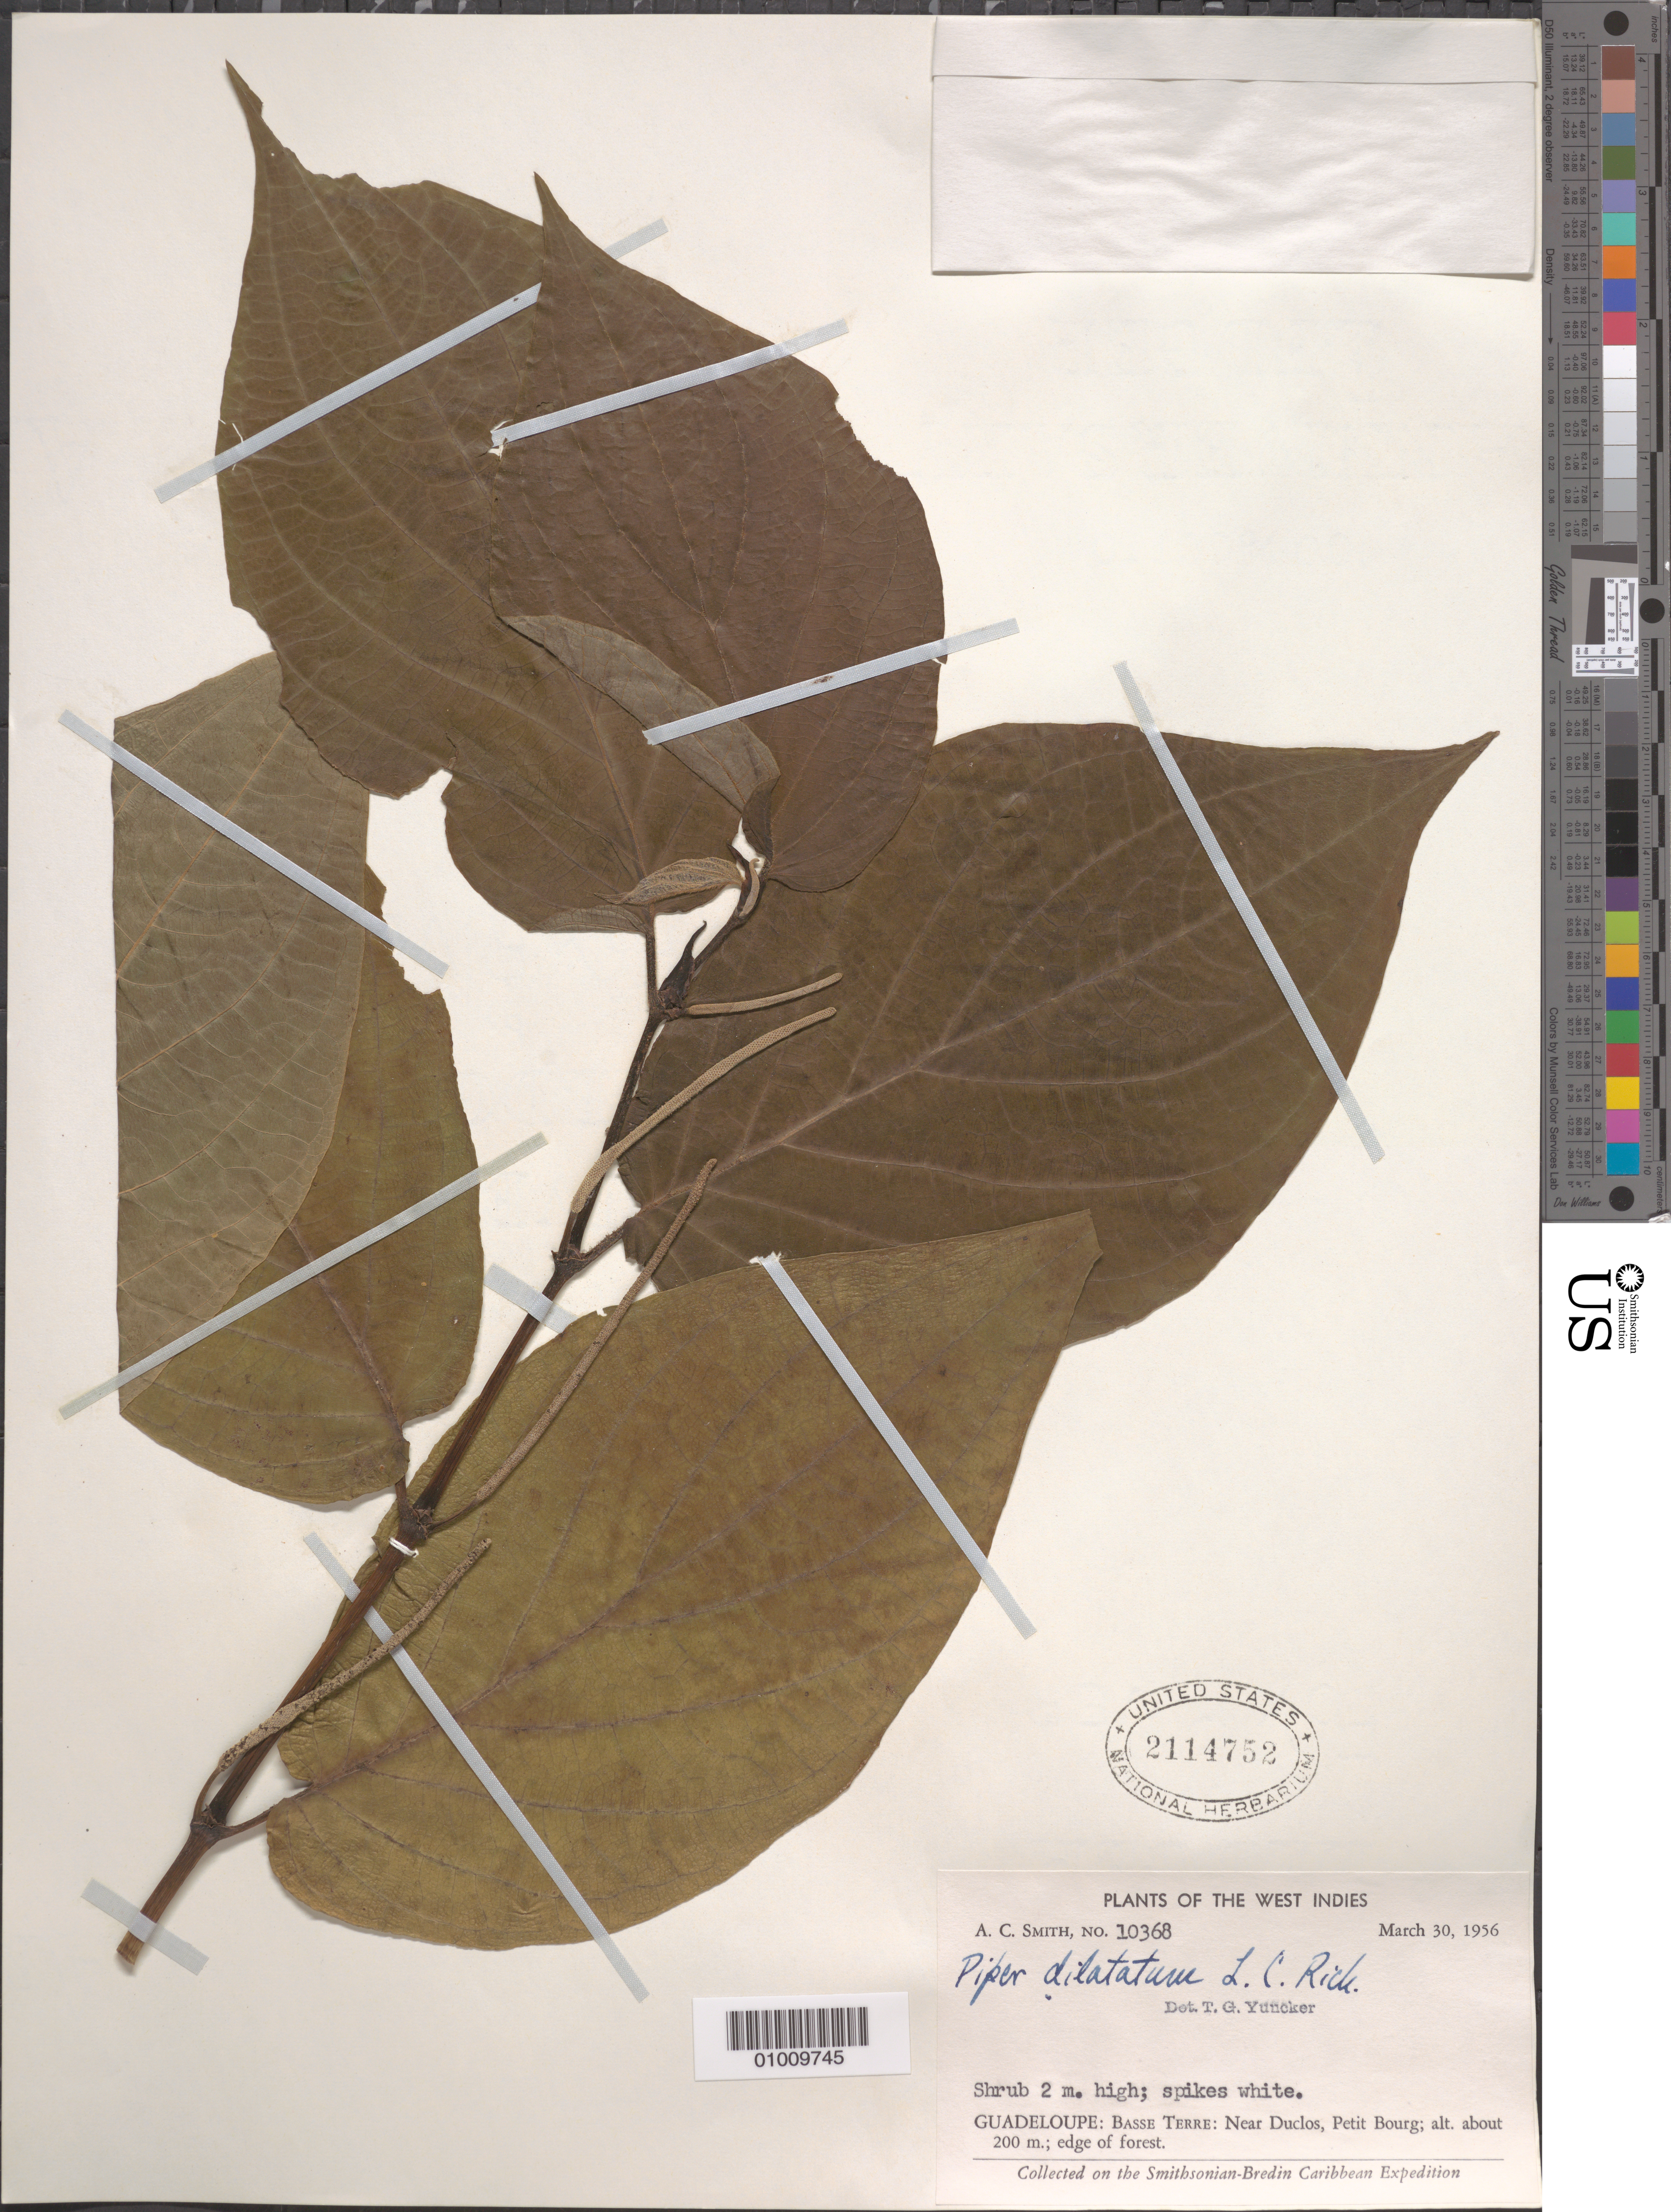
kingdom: Plantae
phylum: Tracheophyta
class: Magnoliopsida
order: Piperales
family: Piperaceae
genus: Piper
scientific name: Piper dilatatum var. dilatatum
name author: Rich.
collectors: A. C. Smith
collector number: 10368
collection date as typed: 30 Mar 1956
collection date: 1956-03-30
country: Guadeloupe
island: Basse Terre [Guadeloupe]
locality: Basse Terre near Duclos, Petit Bourg. Edge of Forest.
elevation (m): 200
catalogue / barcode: US 2114752